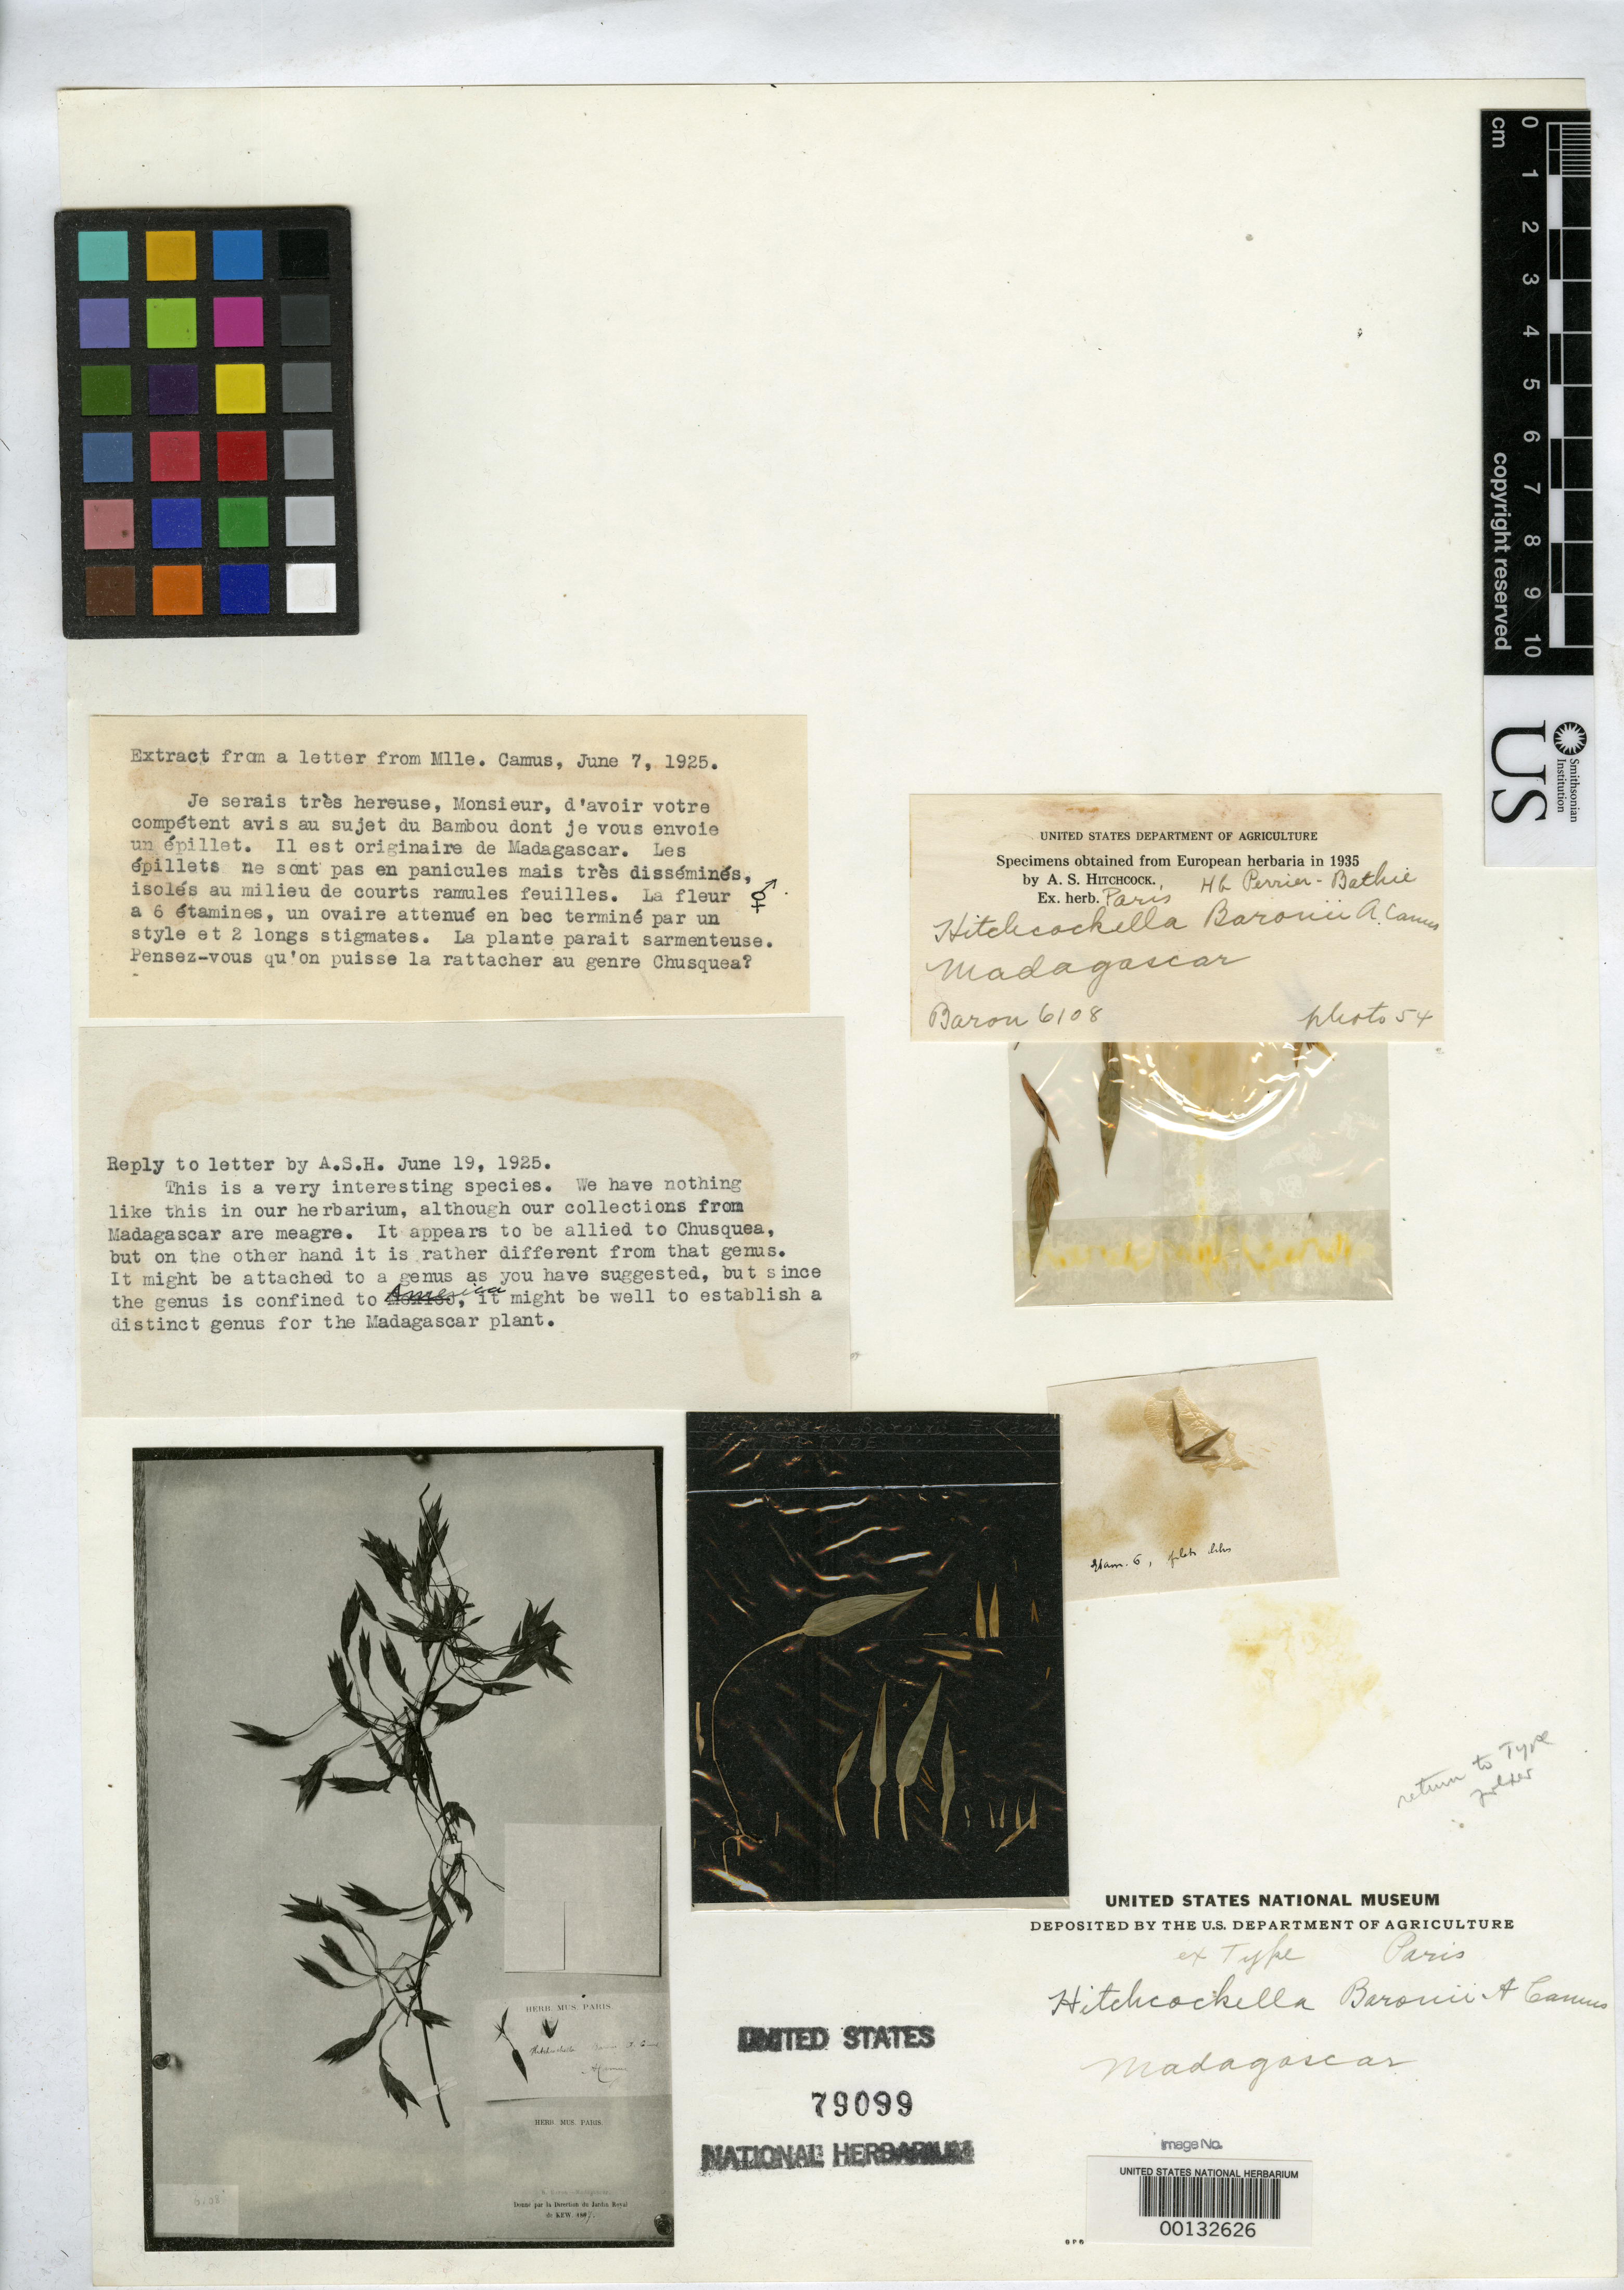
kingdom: Plantae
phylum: Tracheophyta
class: Liliopsida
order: Poales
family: Poaceae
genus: Hitchcockella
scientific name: Hitchcockella baronii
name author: A. Camus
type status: Type Material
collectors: -. Baron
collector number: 6108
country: Madagascar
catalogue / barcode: US 79099